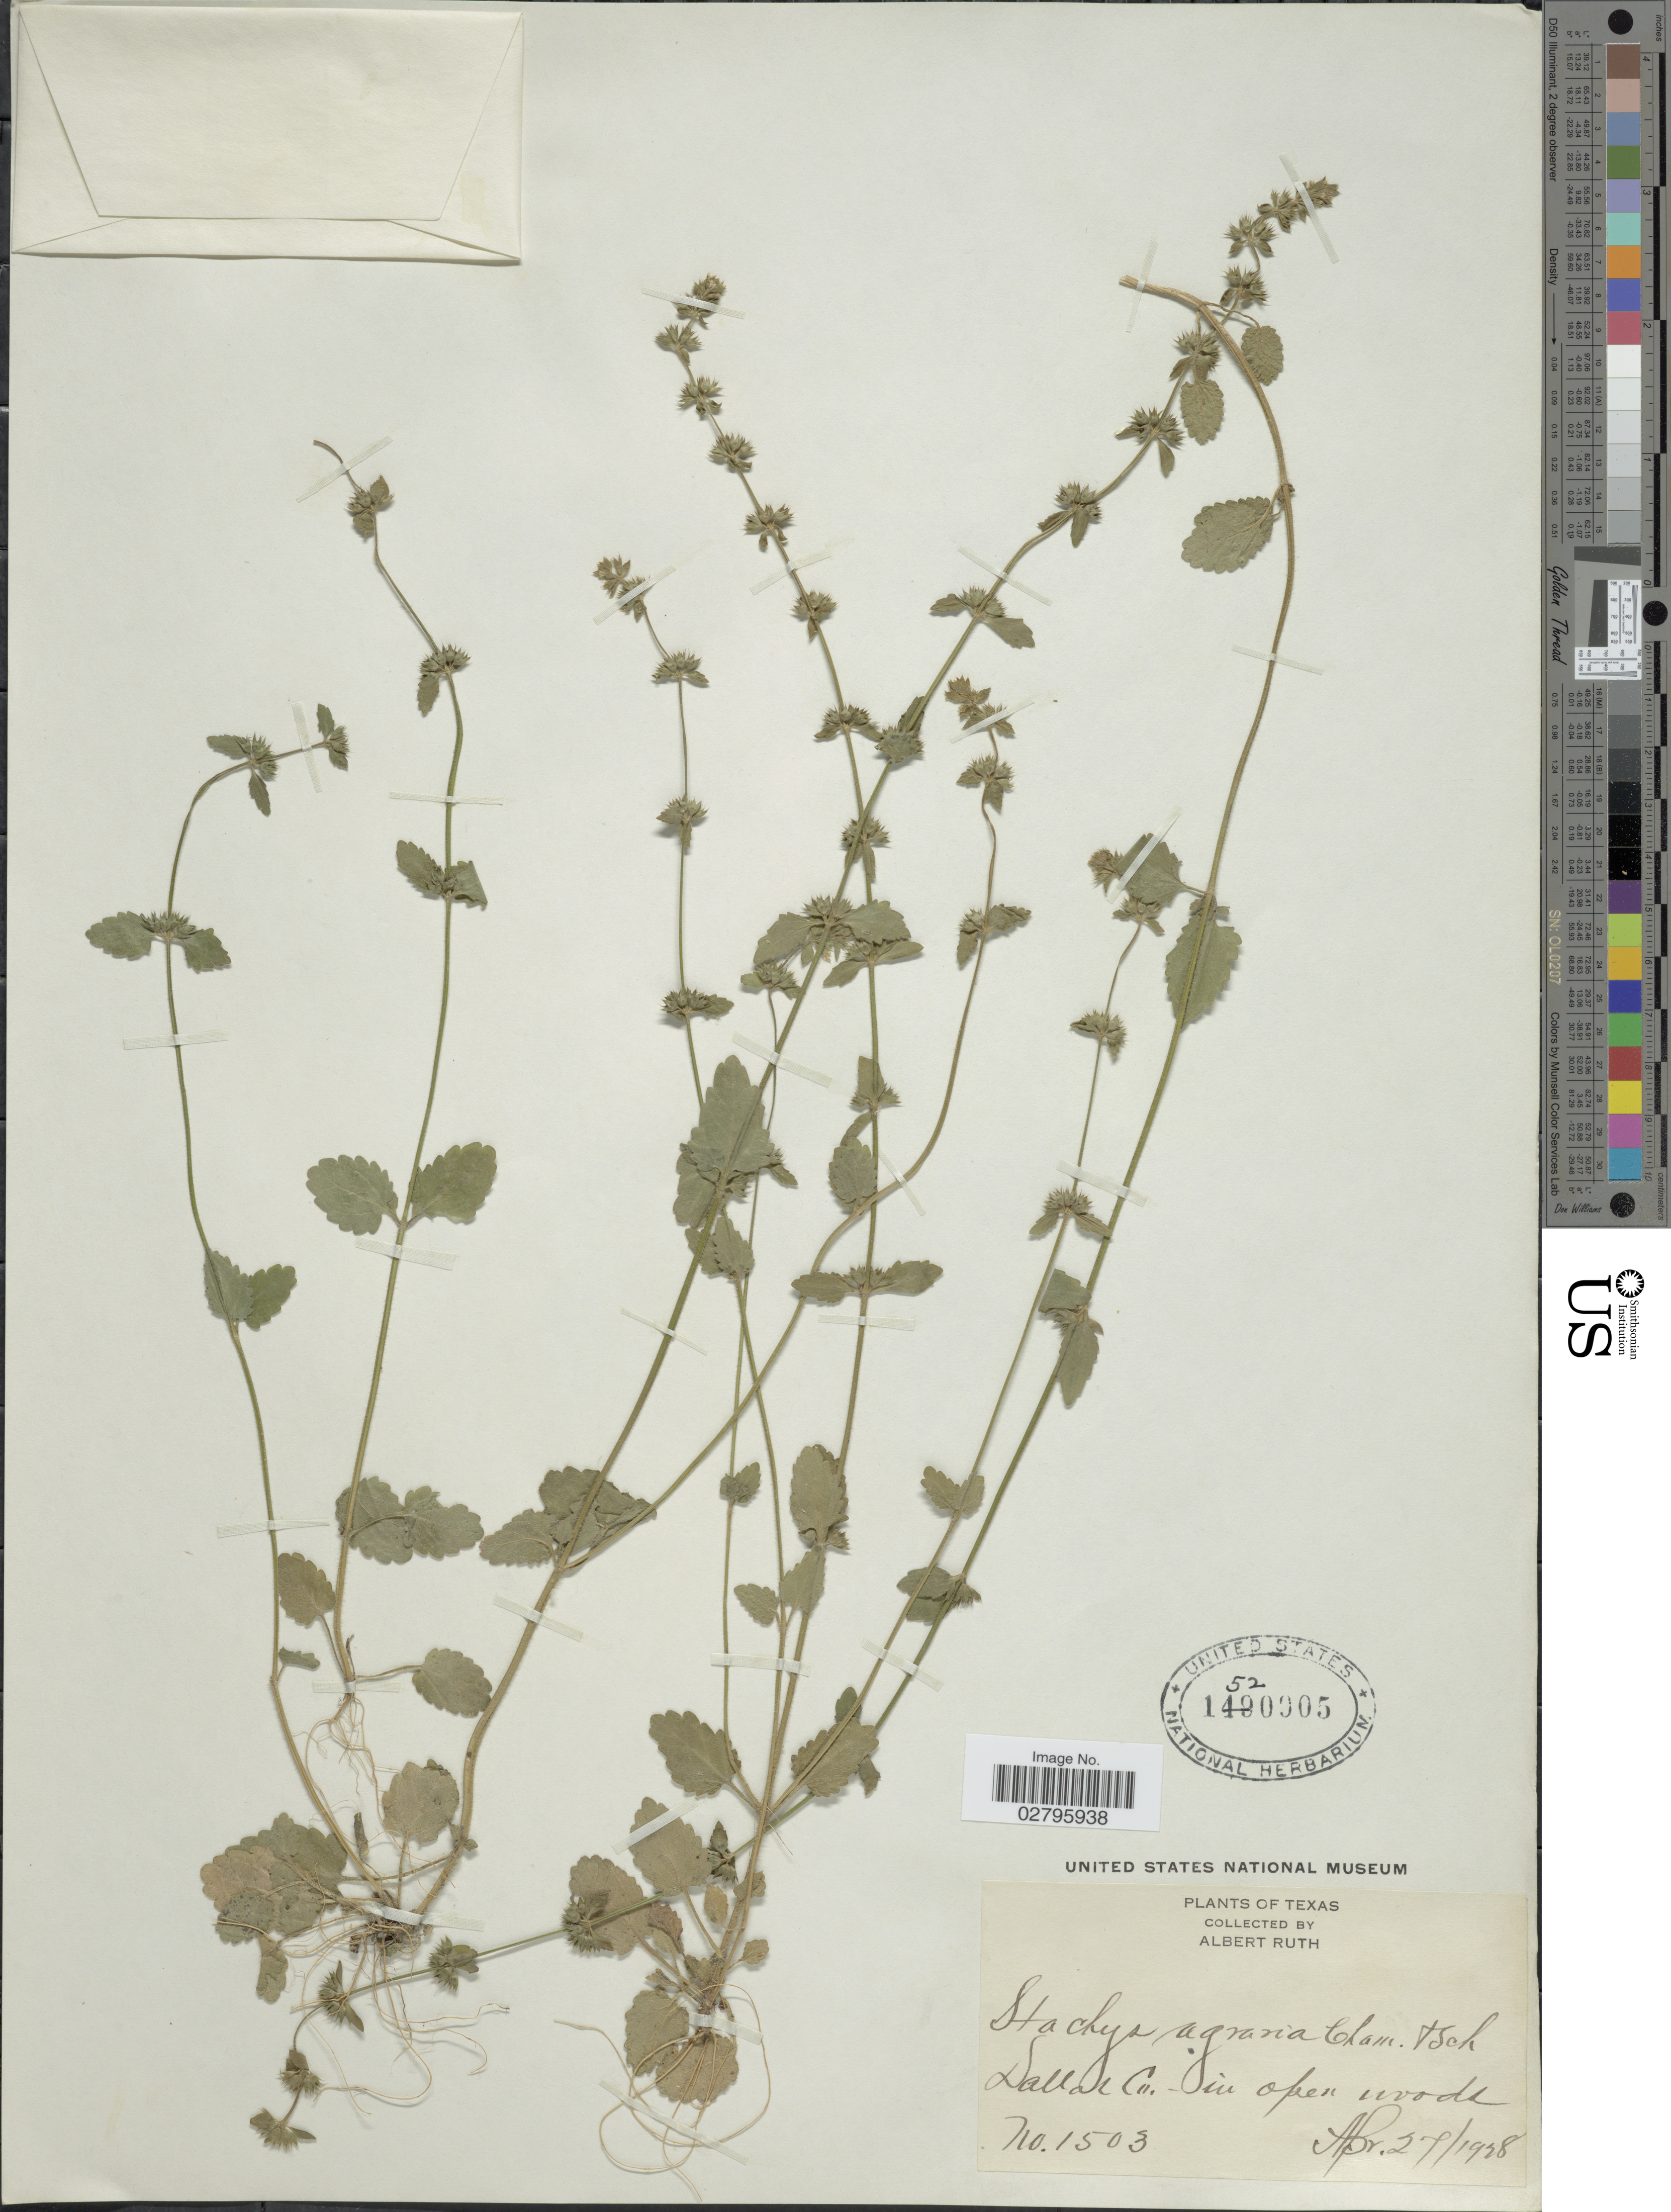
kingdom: Plantae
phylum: Tracheophyta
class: Magnoliopsida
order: Lamiales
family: Lamiaceae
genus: Stachys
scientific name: Stachys agraria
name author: Schltdl. & Cham.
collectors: A. Ruth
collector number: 1503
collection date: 1928-04-27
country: United States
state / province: Texas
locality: Dallas Co.- in open woods.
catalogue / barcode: US 1520005